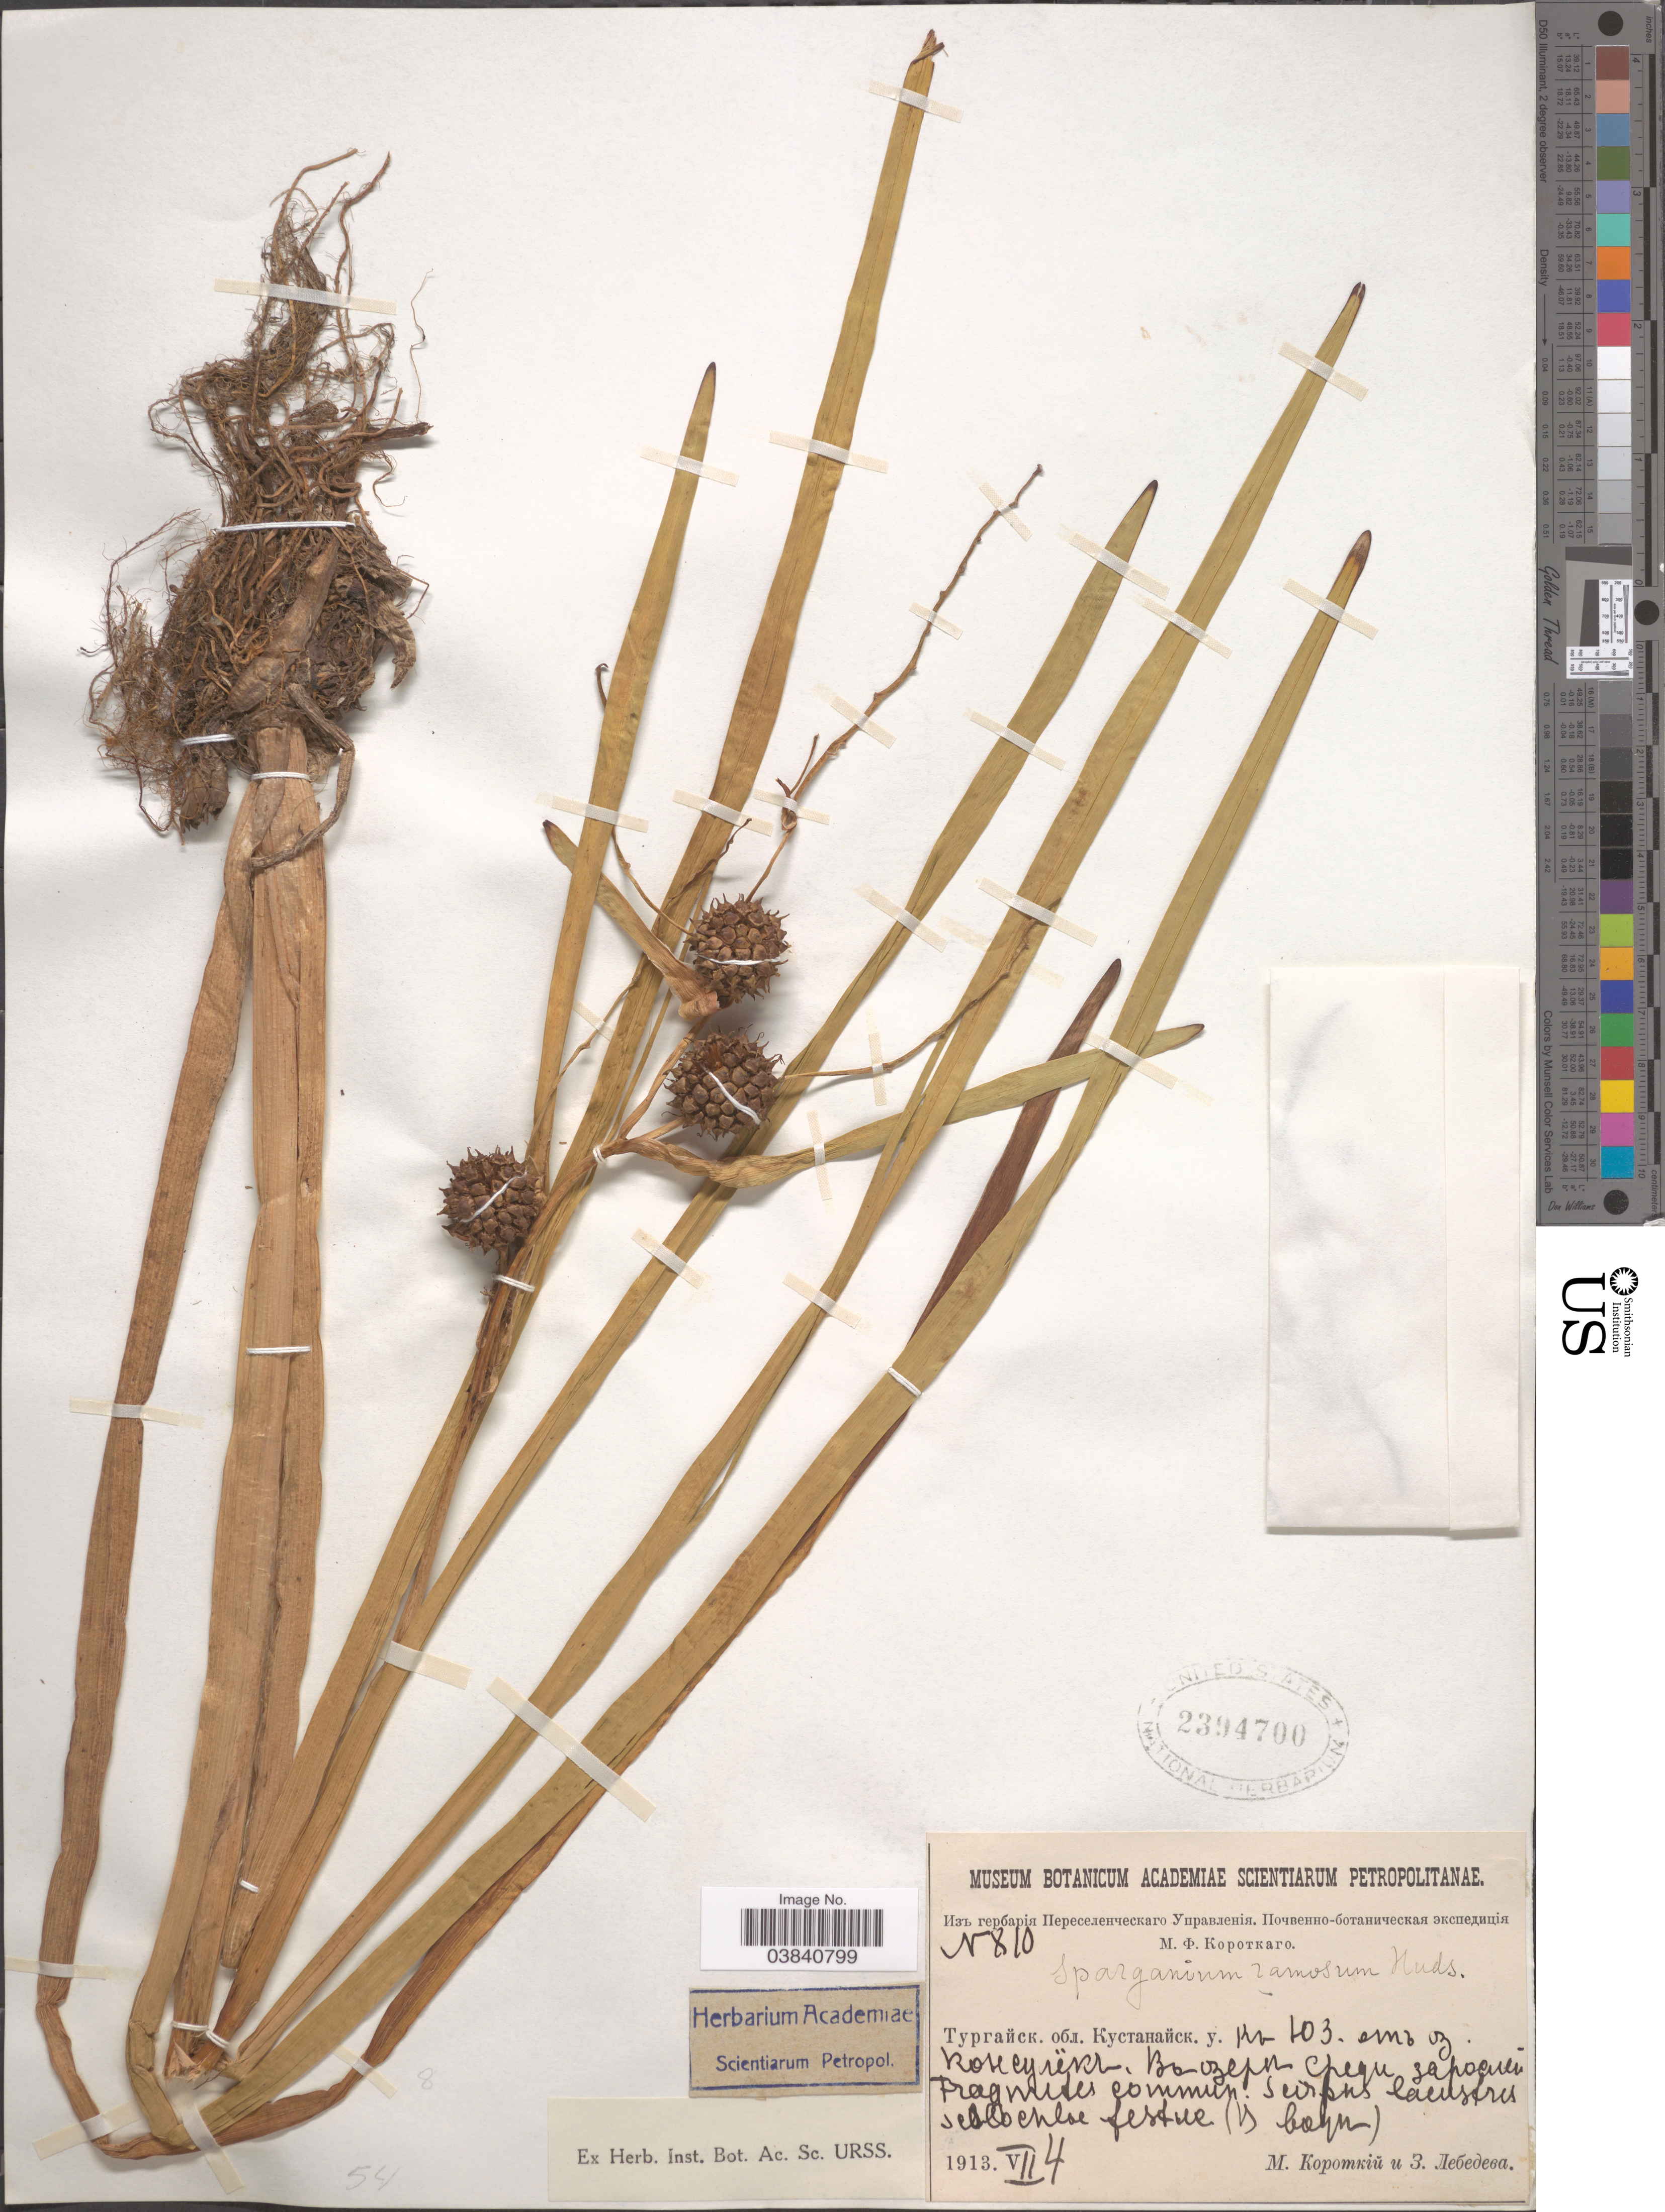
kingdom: Plantae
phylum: Tracheophyta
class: Liliopsida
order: Poales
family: Typhaceae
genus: Sparganium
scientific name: Sparganium ramosum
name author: Huds.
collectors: M. Korotkiy & Z. Lebedeva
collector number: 810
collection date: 1913-07-04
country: Kazakhstan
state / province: Qustanay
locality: SW of lake Konsulek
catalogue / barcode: US 2394700